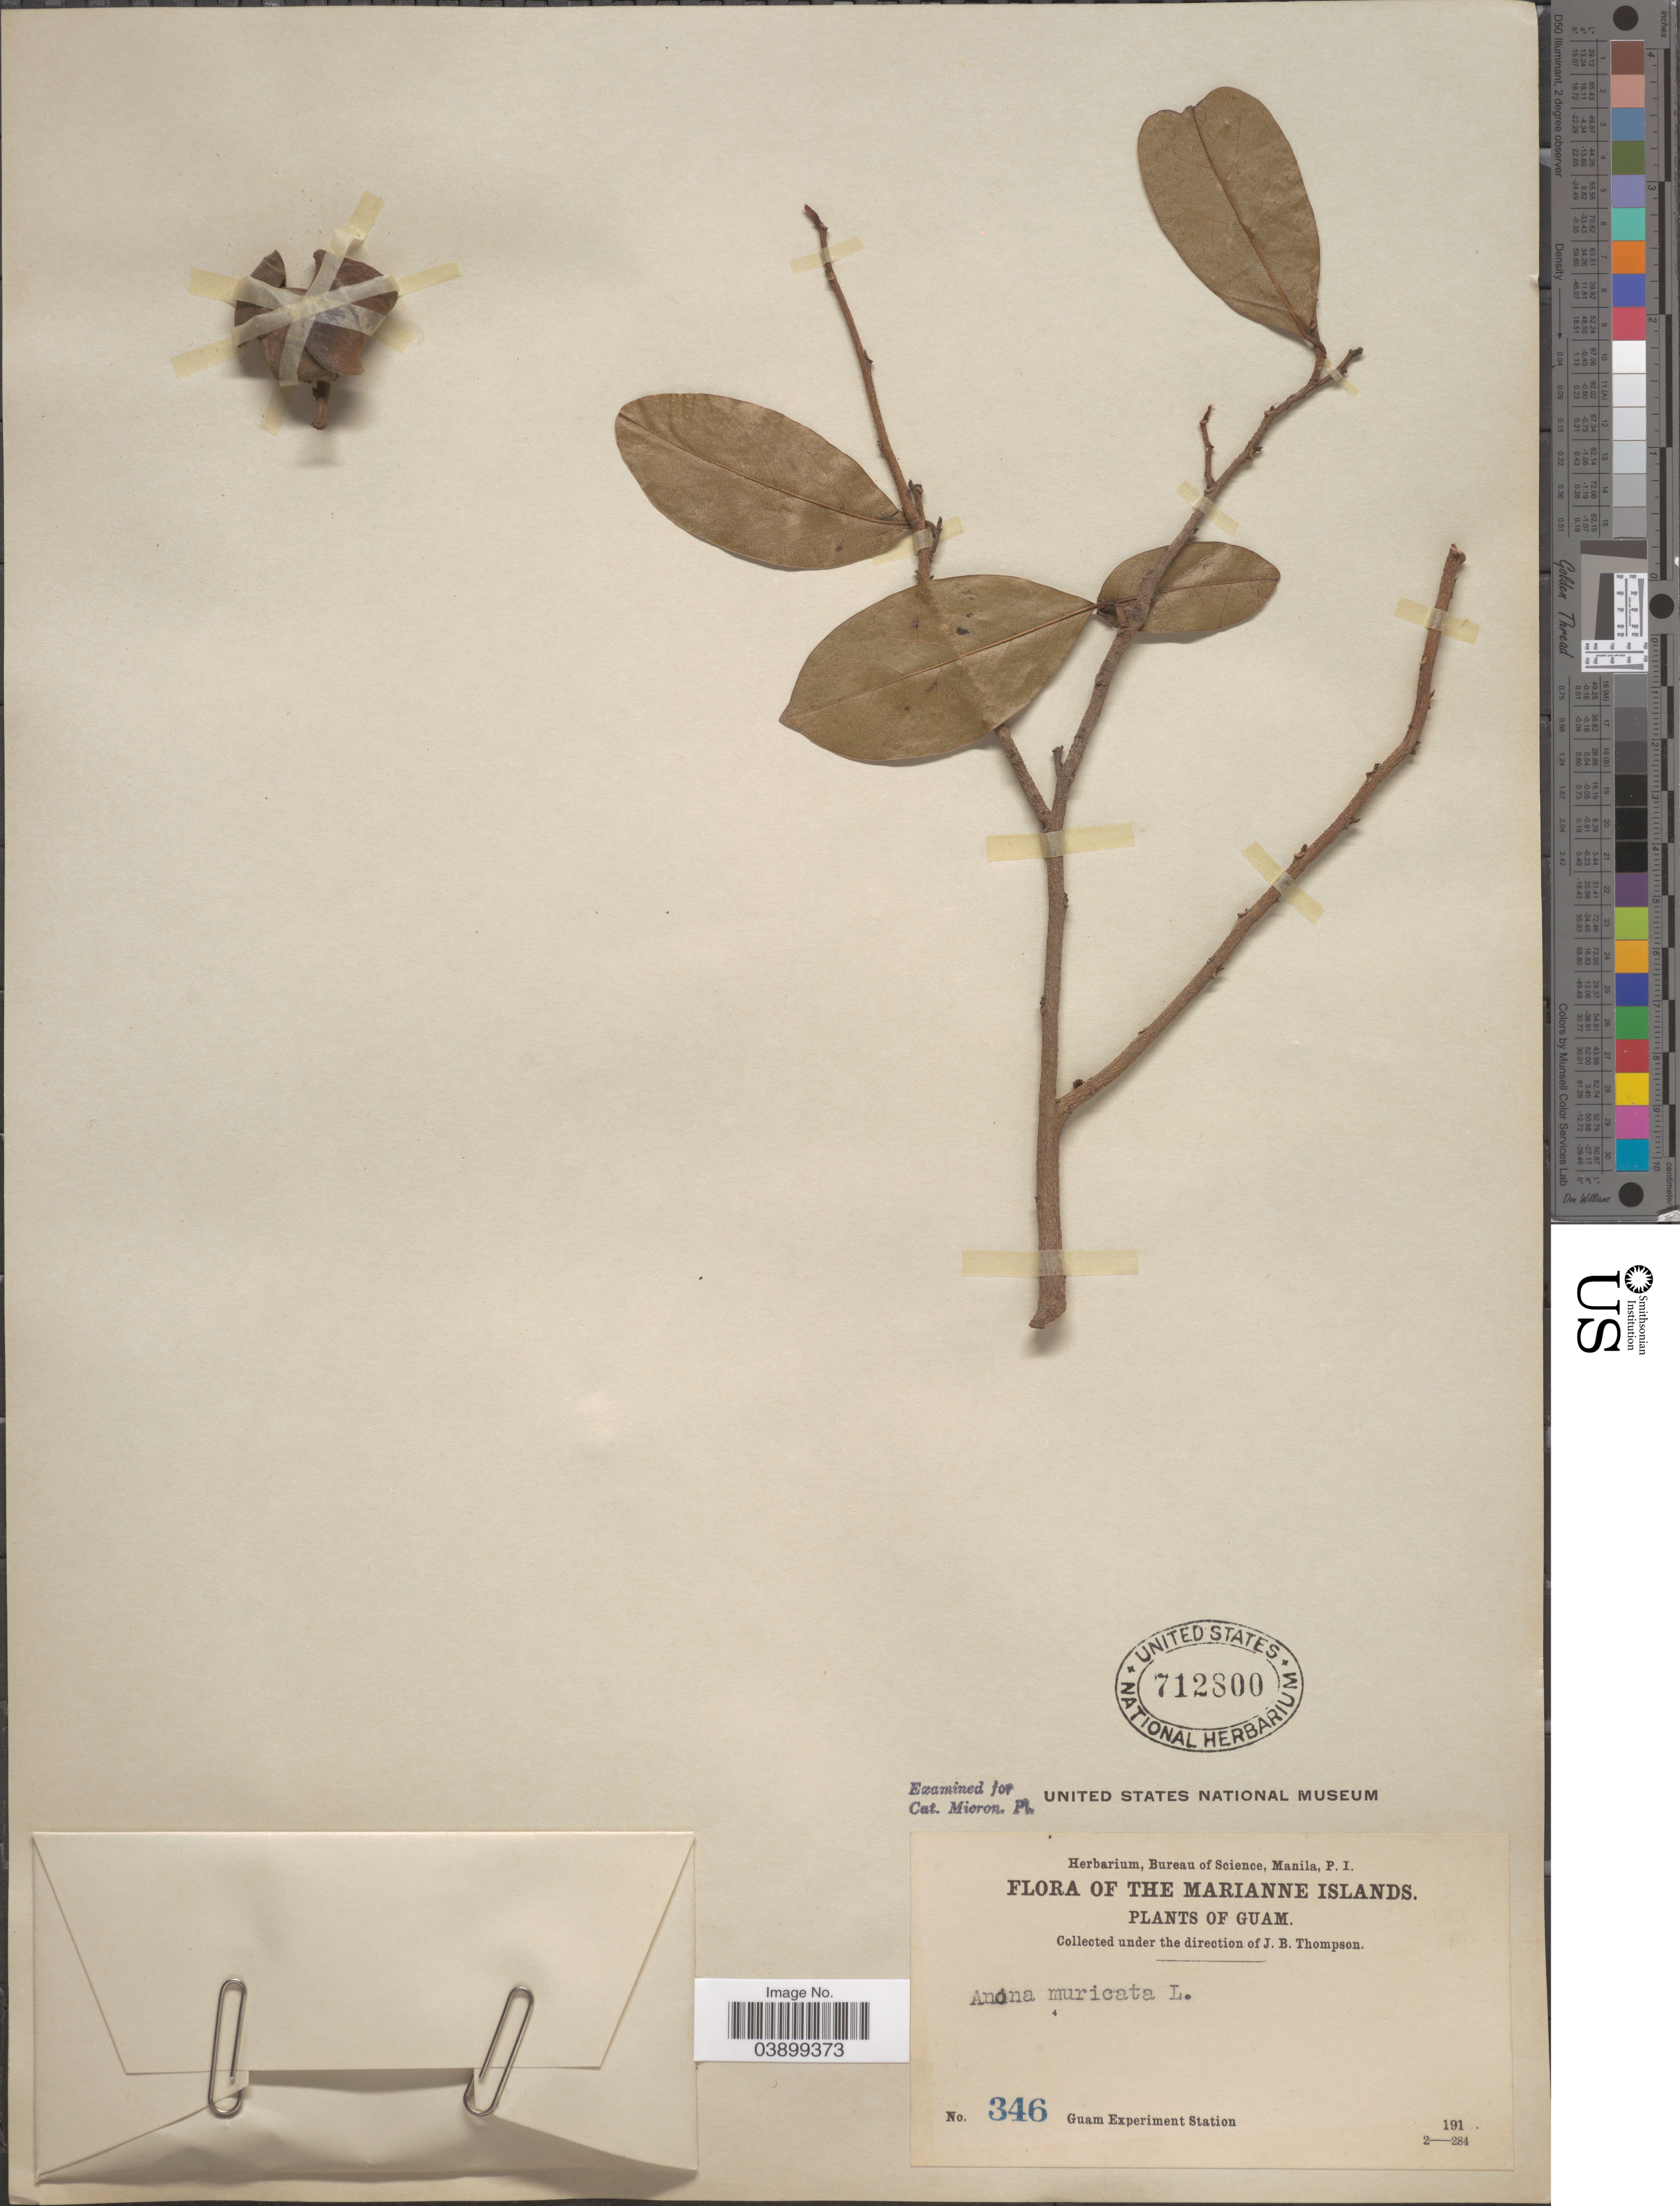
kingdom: Plantae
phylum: Tracheophyta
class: Magnoliopsida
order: Magnoliales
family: Annonaceae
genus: Annona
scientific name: Annona muricata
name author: L.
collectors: Guam Exp. Sta.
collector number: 346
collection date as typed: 191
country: Guam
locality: Marianne Islands.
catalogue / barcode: US 712800